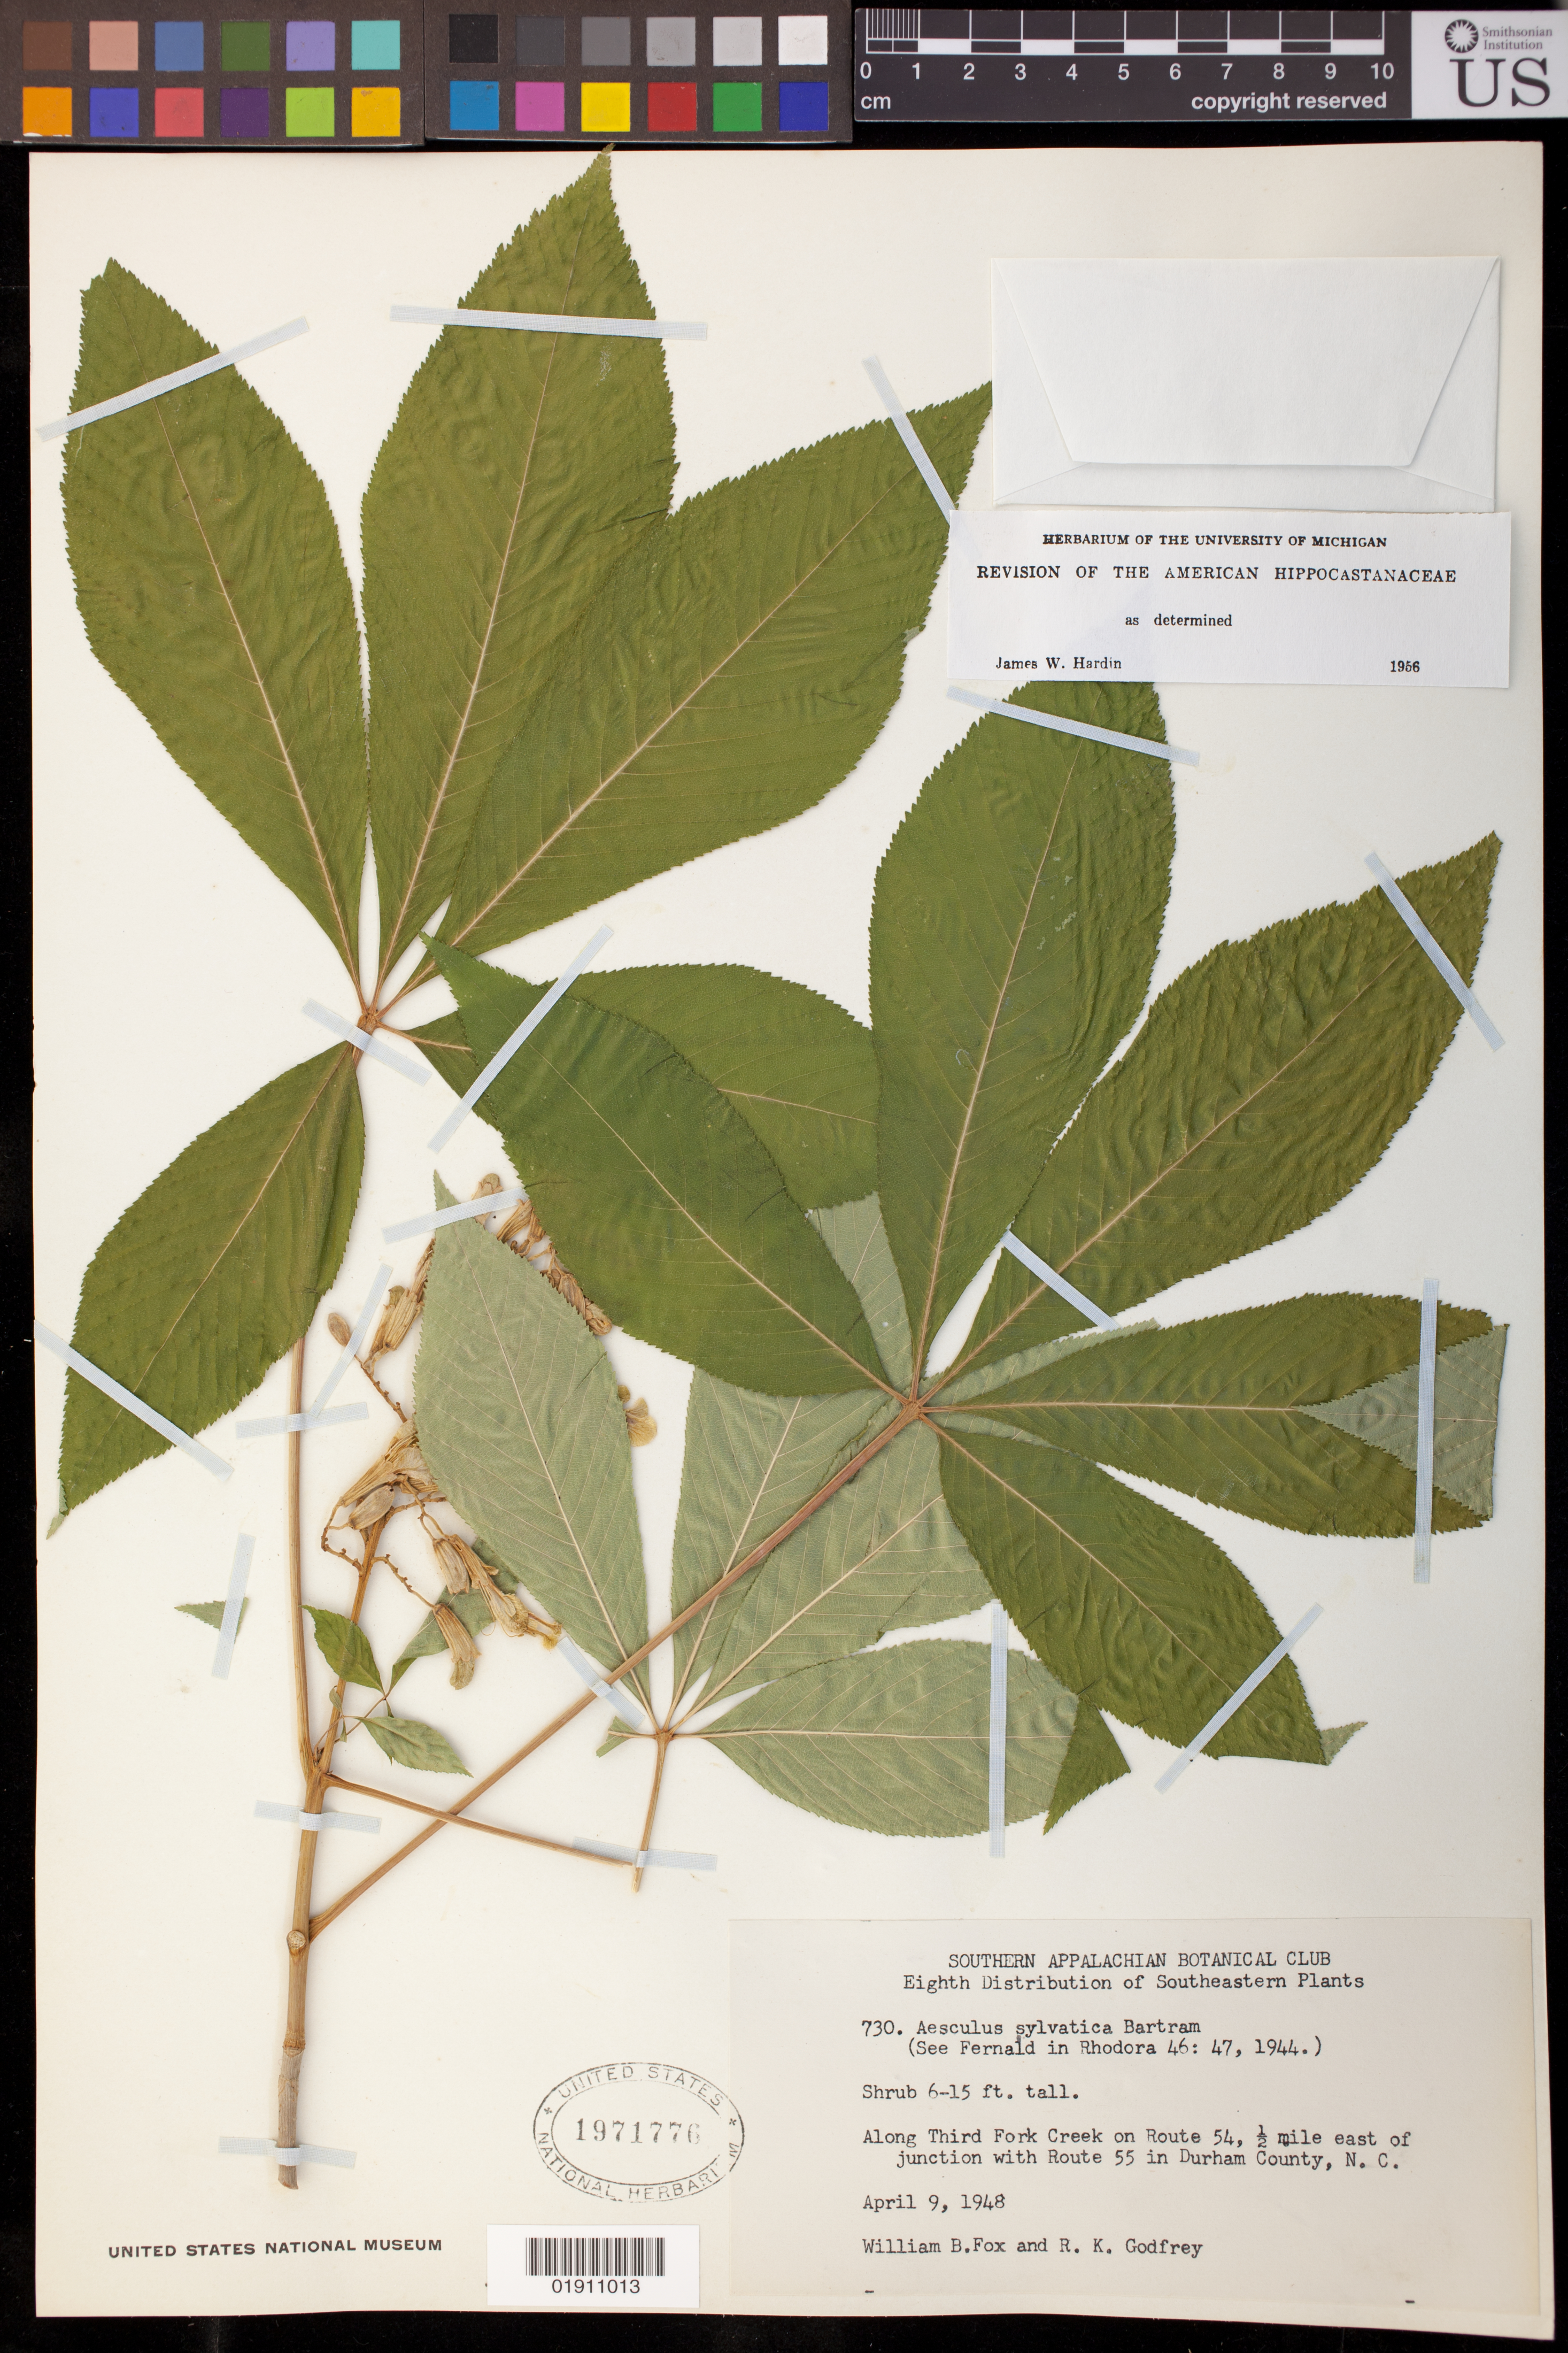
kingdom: Plantae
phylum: Tracheophyta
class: Magnoliopsida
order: Sapindales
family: Sapindaceae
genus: Aesculus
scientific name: Aesculus sylvatica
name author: W. Bartram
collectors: W. B. Fox & R. K. Godfrey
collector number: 730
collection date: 1948-04-09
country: United States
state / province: North Carolina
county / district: Durham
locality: Along Third Fork Creek on Route 54, 1/2 mile east of junction with Route 55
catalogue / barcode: US 1971776